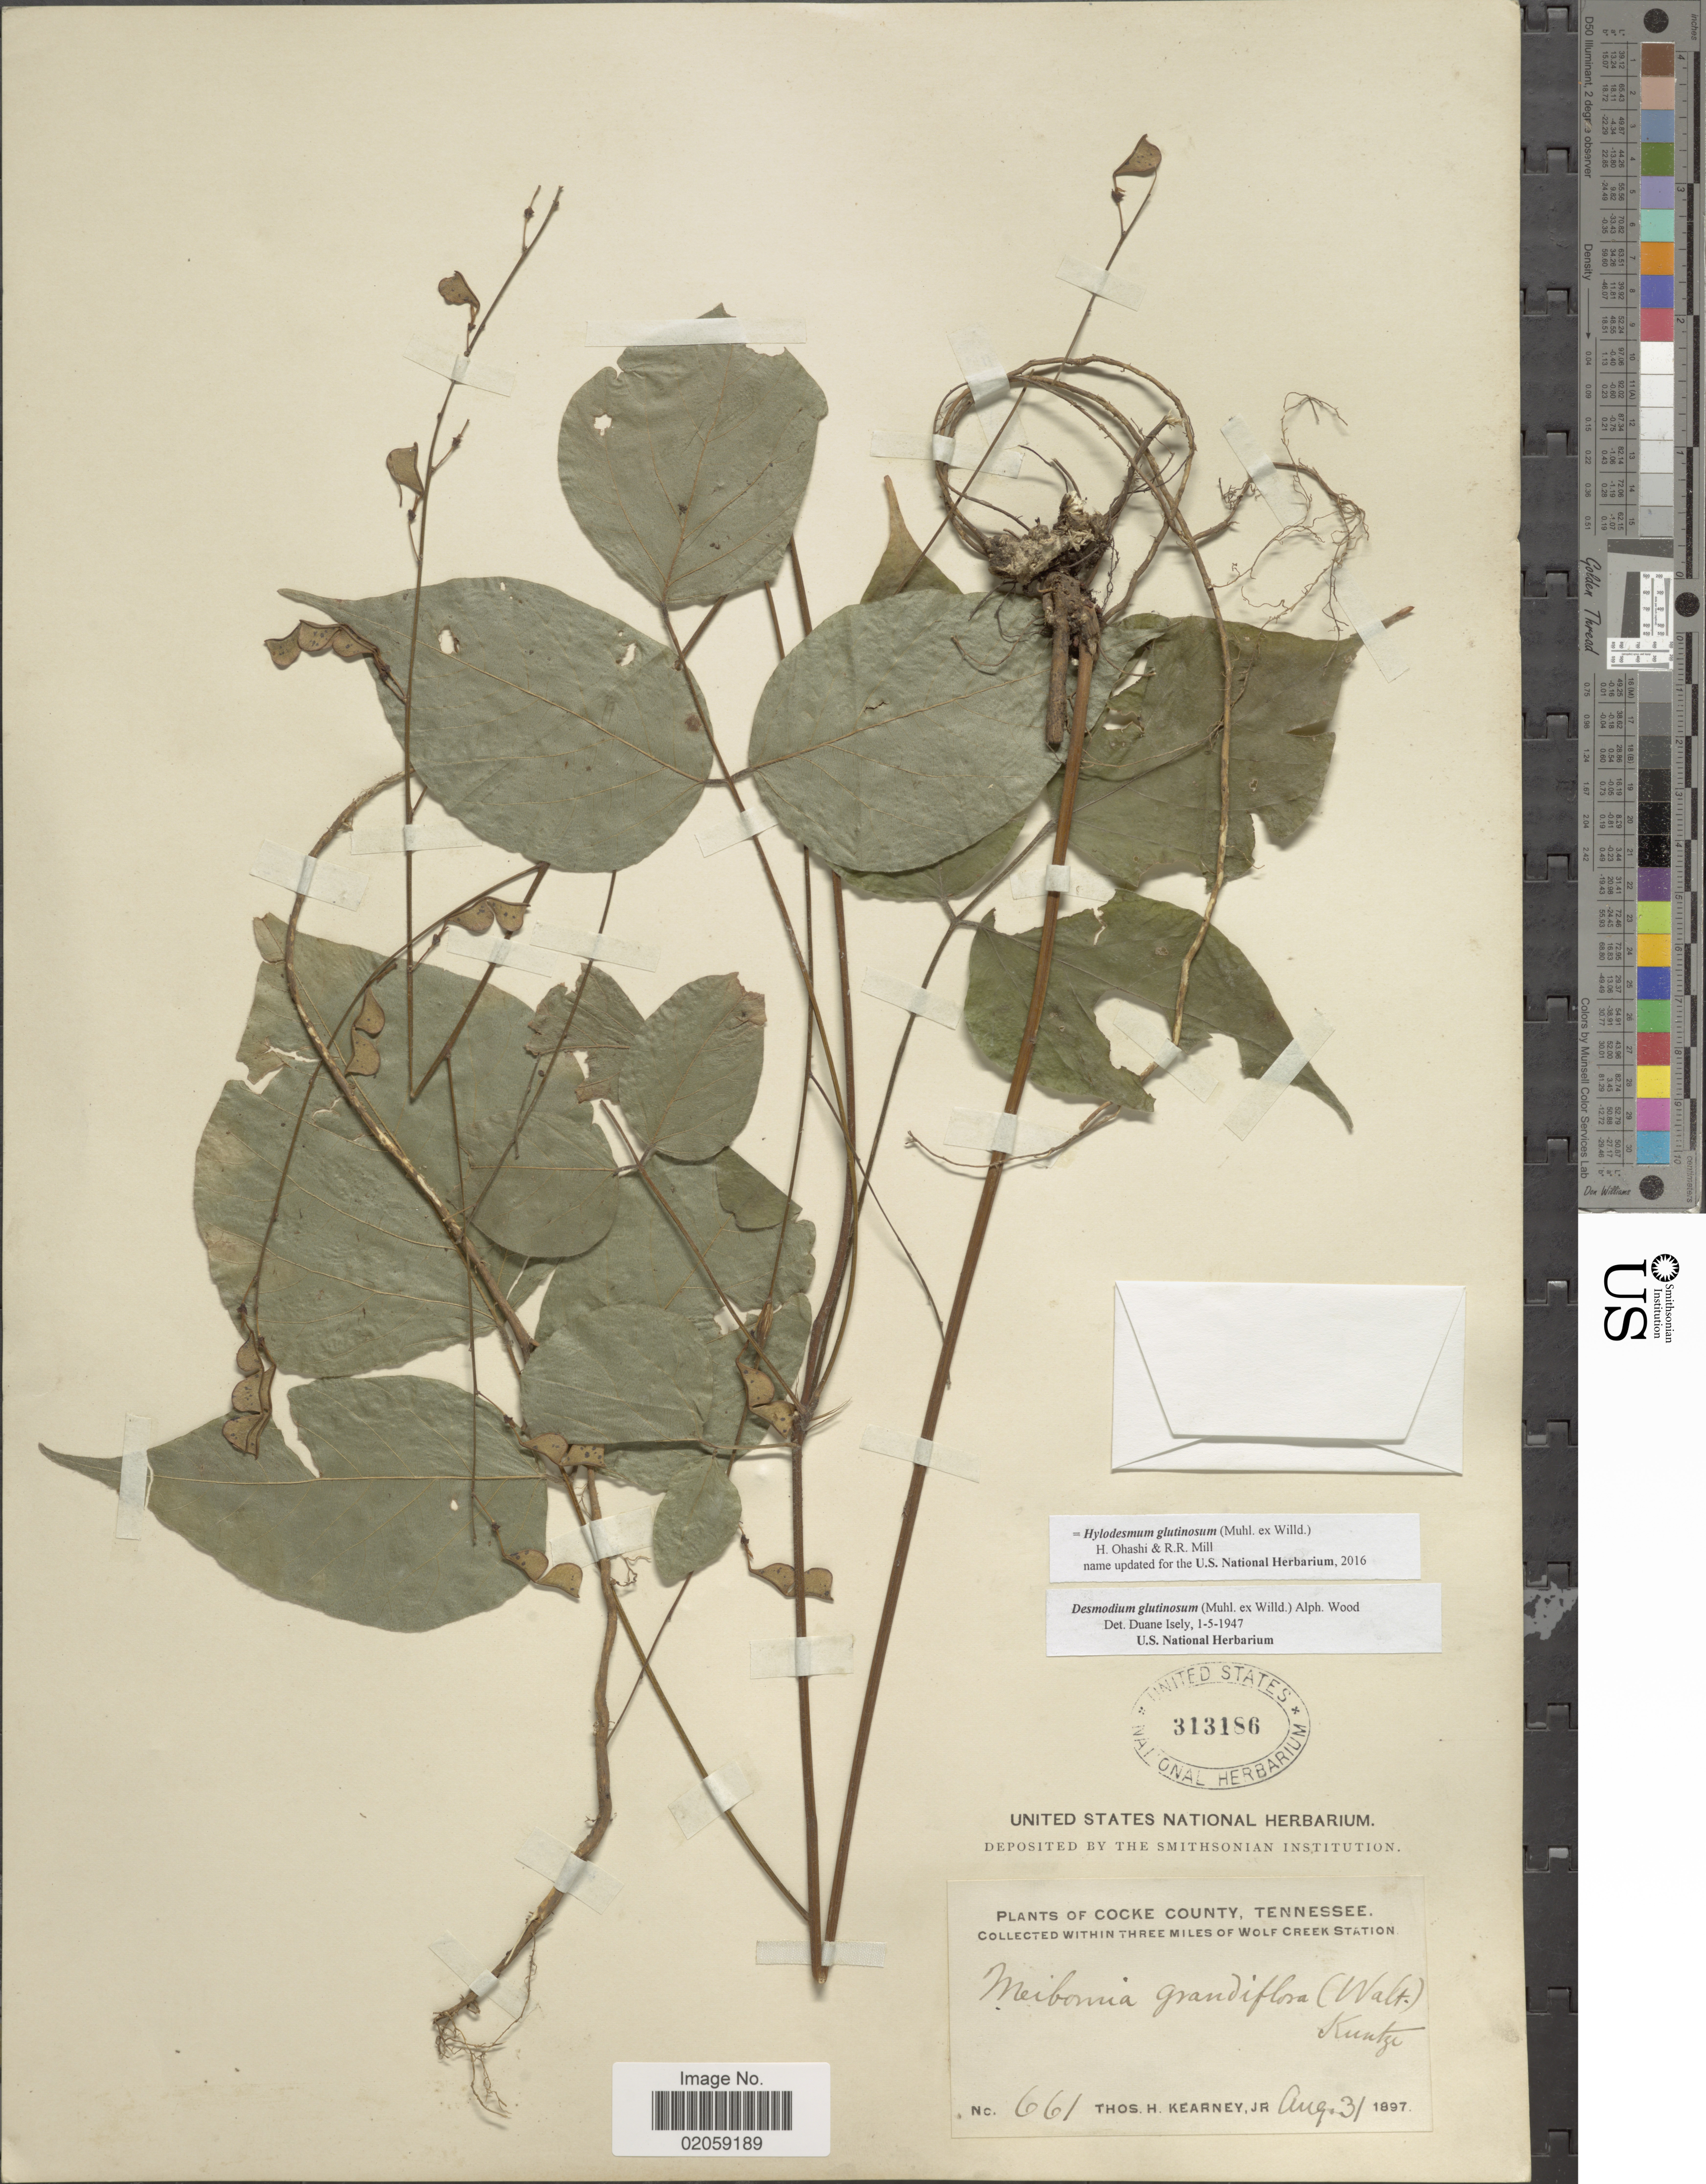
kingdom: Plantae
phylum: Tracheophyta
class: Magnoliopsida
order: Fabales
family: Fabaceae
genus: Hylodesmum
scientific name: Hylodesmum glutinosum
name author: (Muhl. ex Willd.) H. Ohashi & R.R. Mill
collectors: T. H. Kearney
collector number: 661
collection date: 1897-08-31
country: United States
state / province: Tennessee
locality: Cocke County, three miles of Wolf Creek Station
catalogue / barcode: US 313186